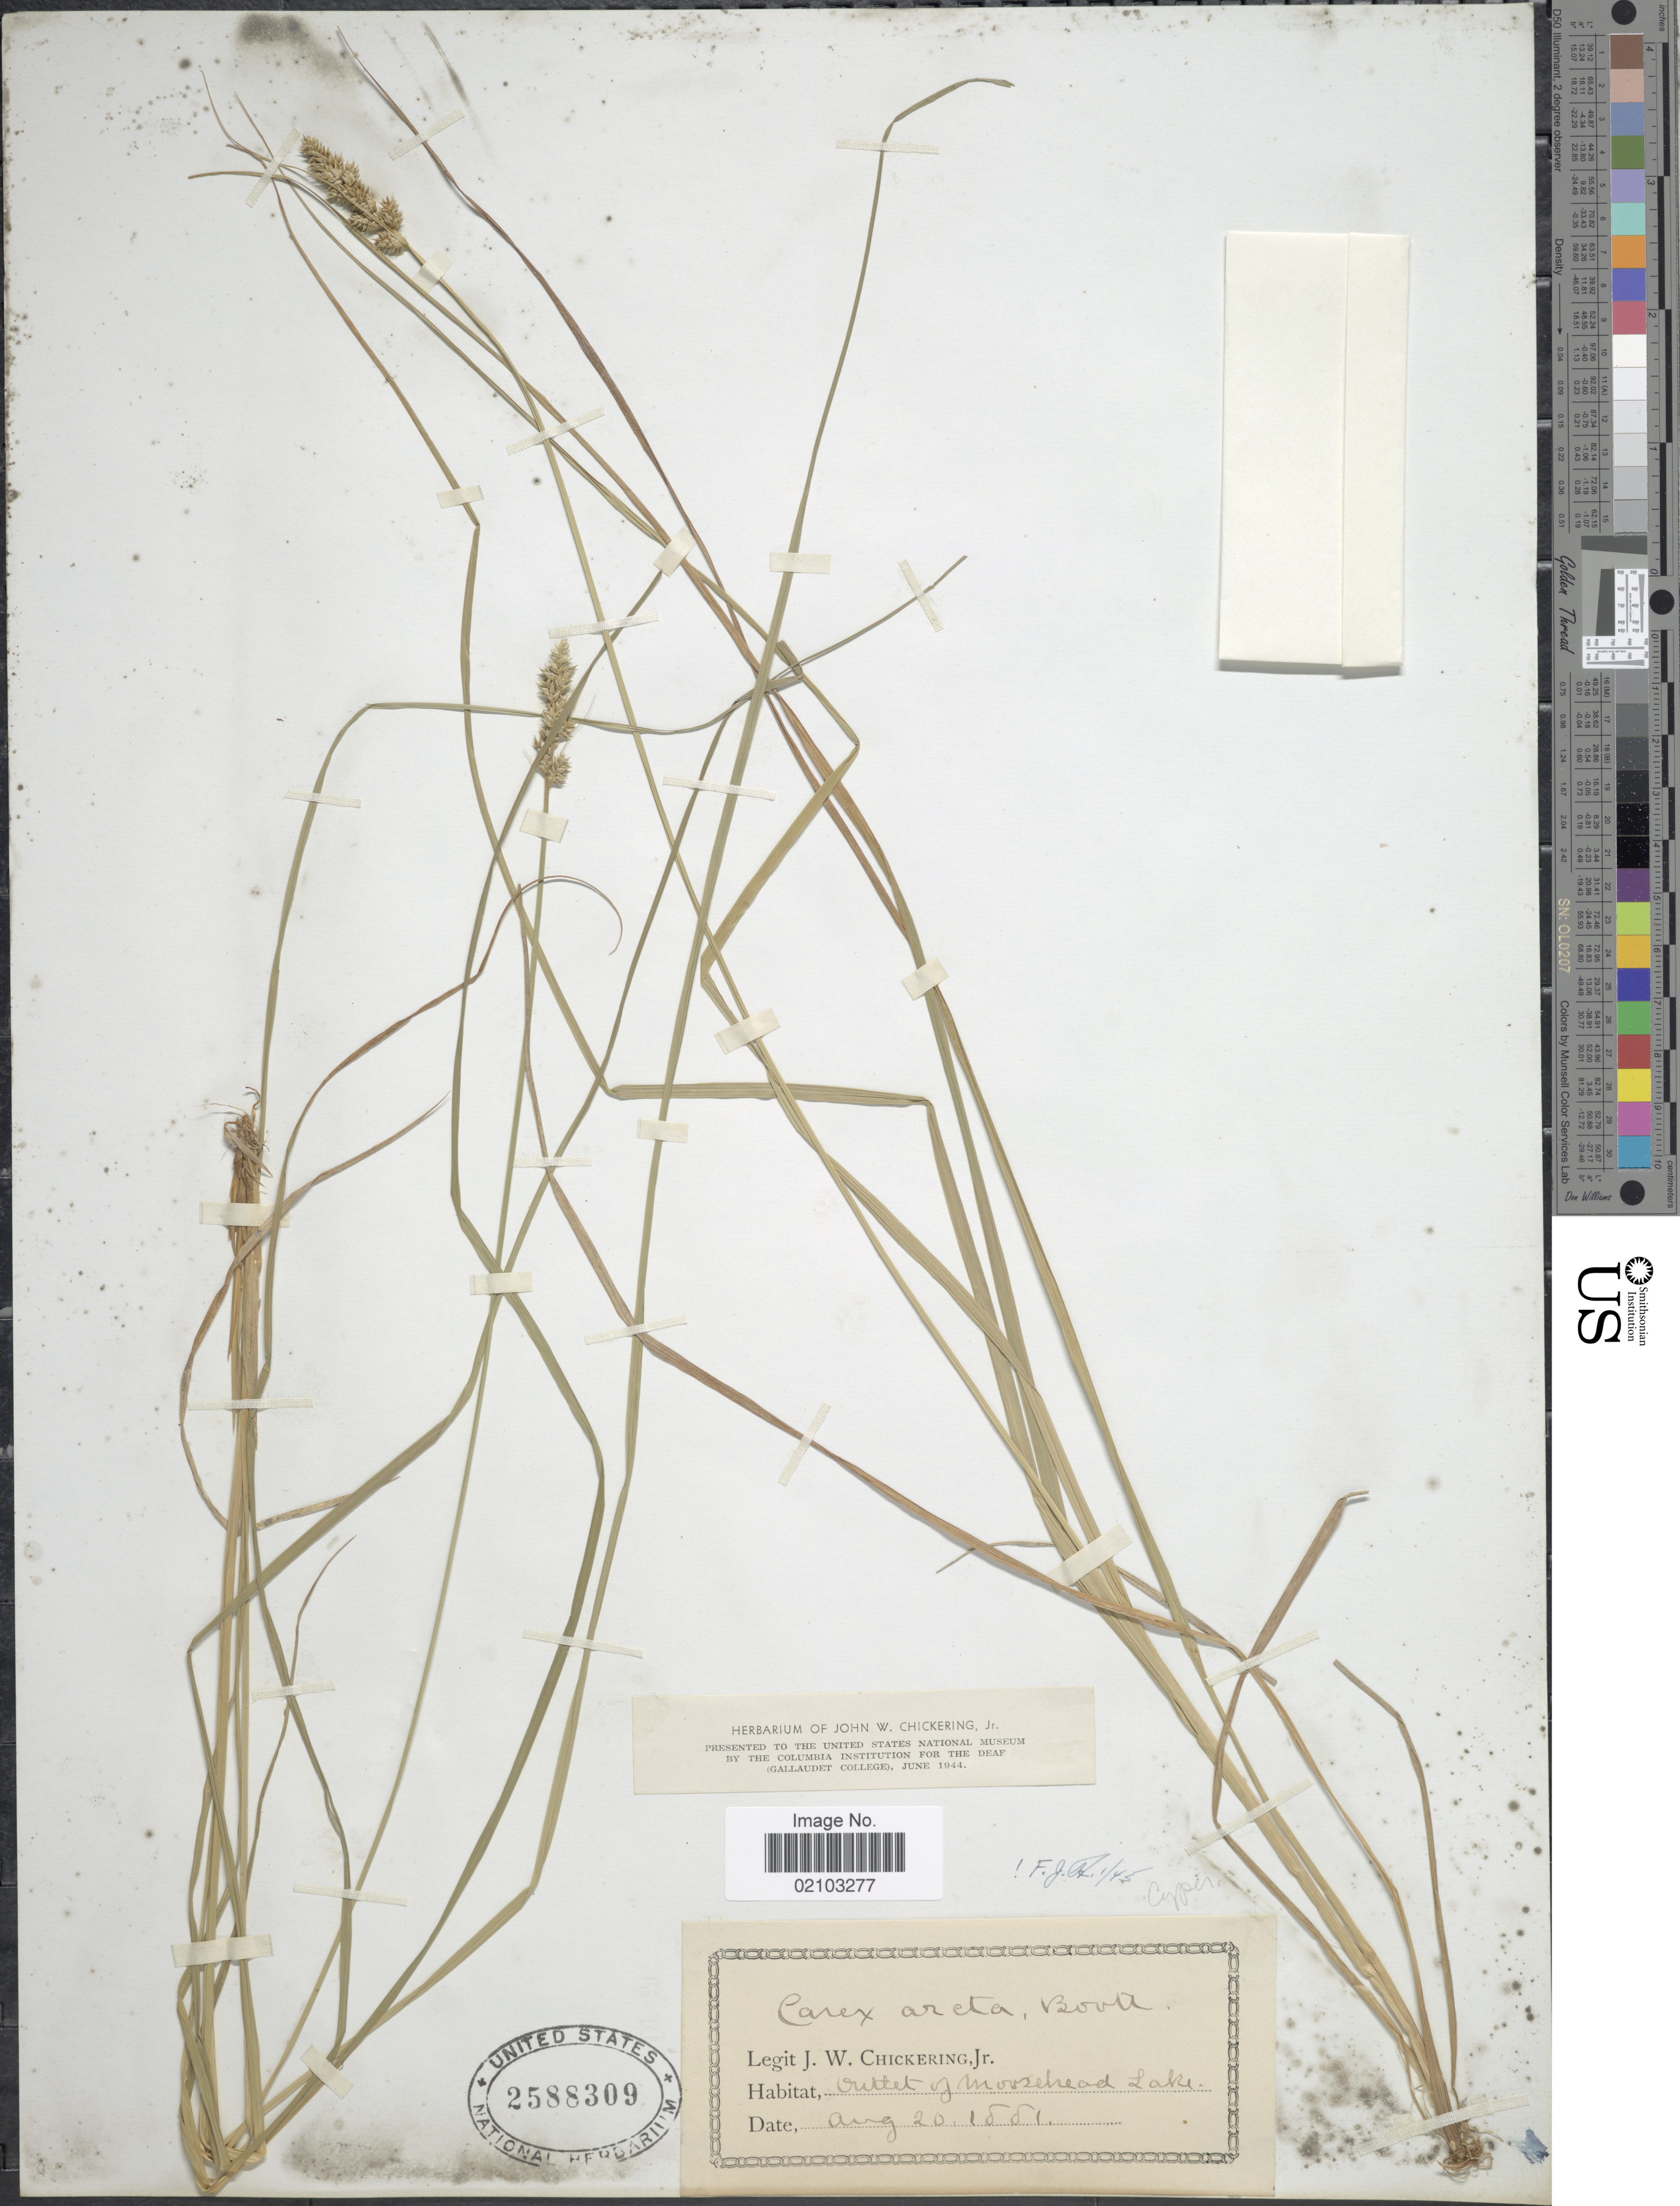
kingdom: Plantae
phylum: Tracheophyta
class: Liliopsida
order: Poales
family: Cyperaceae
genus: Carex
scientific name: Carex arcta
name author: Boott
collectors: J. W. Chickering Jr.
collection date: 1881-08-20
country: United States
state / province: Maine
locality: Oulet of Moosehead Lake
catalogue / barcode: US 2588309